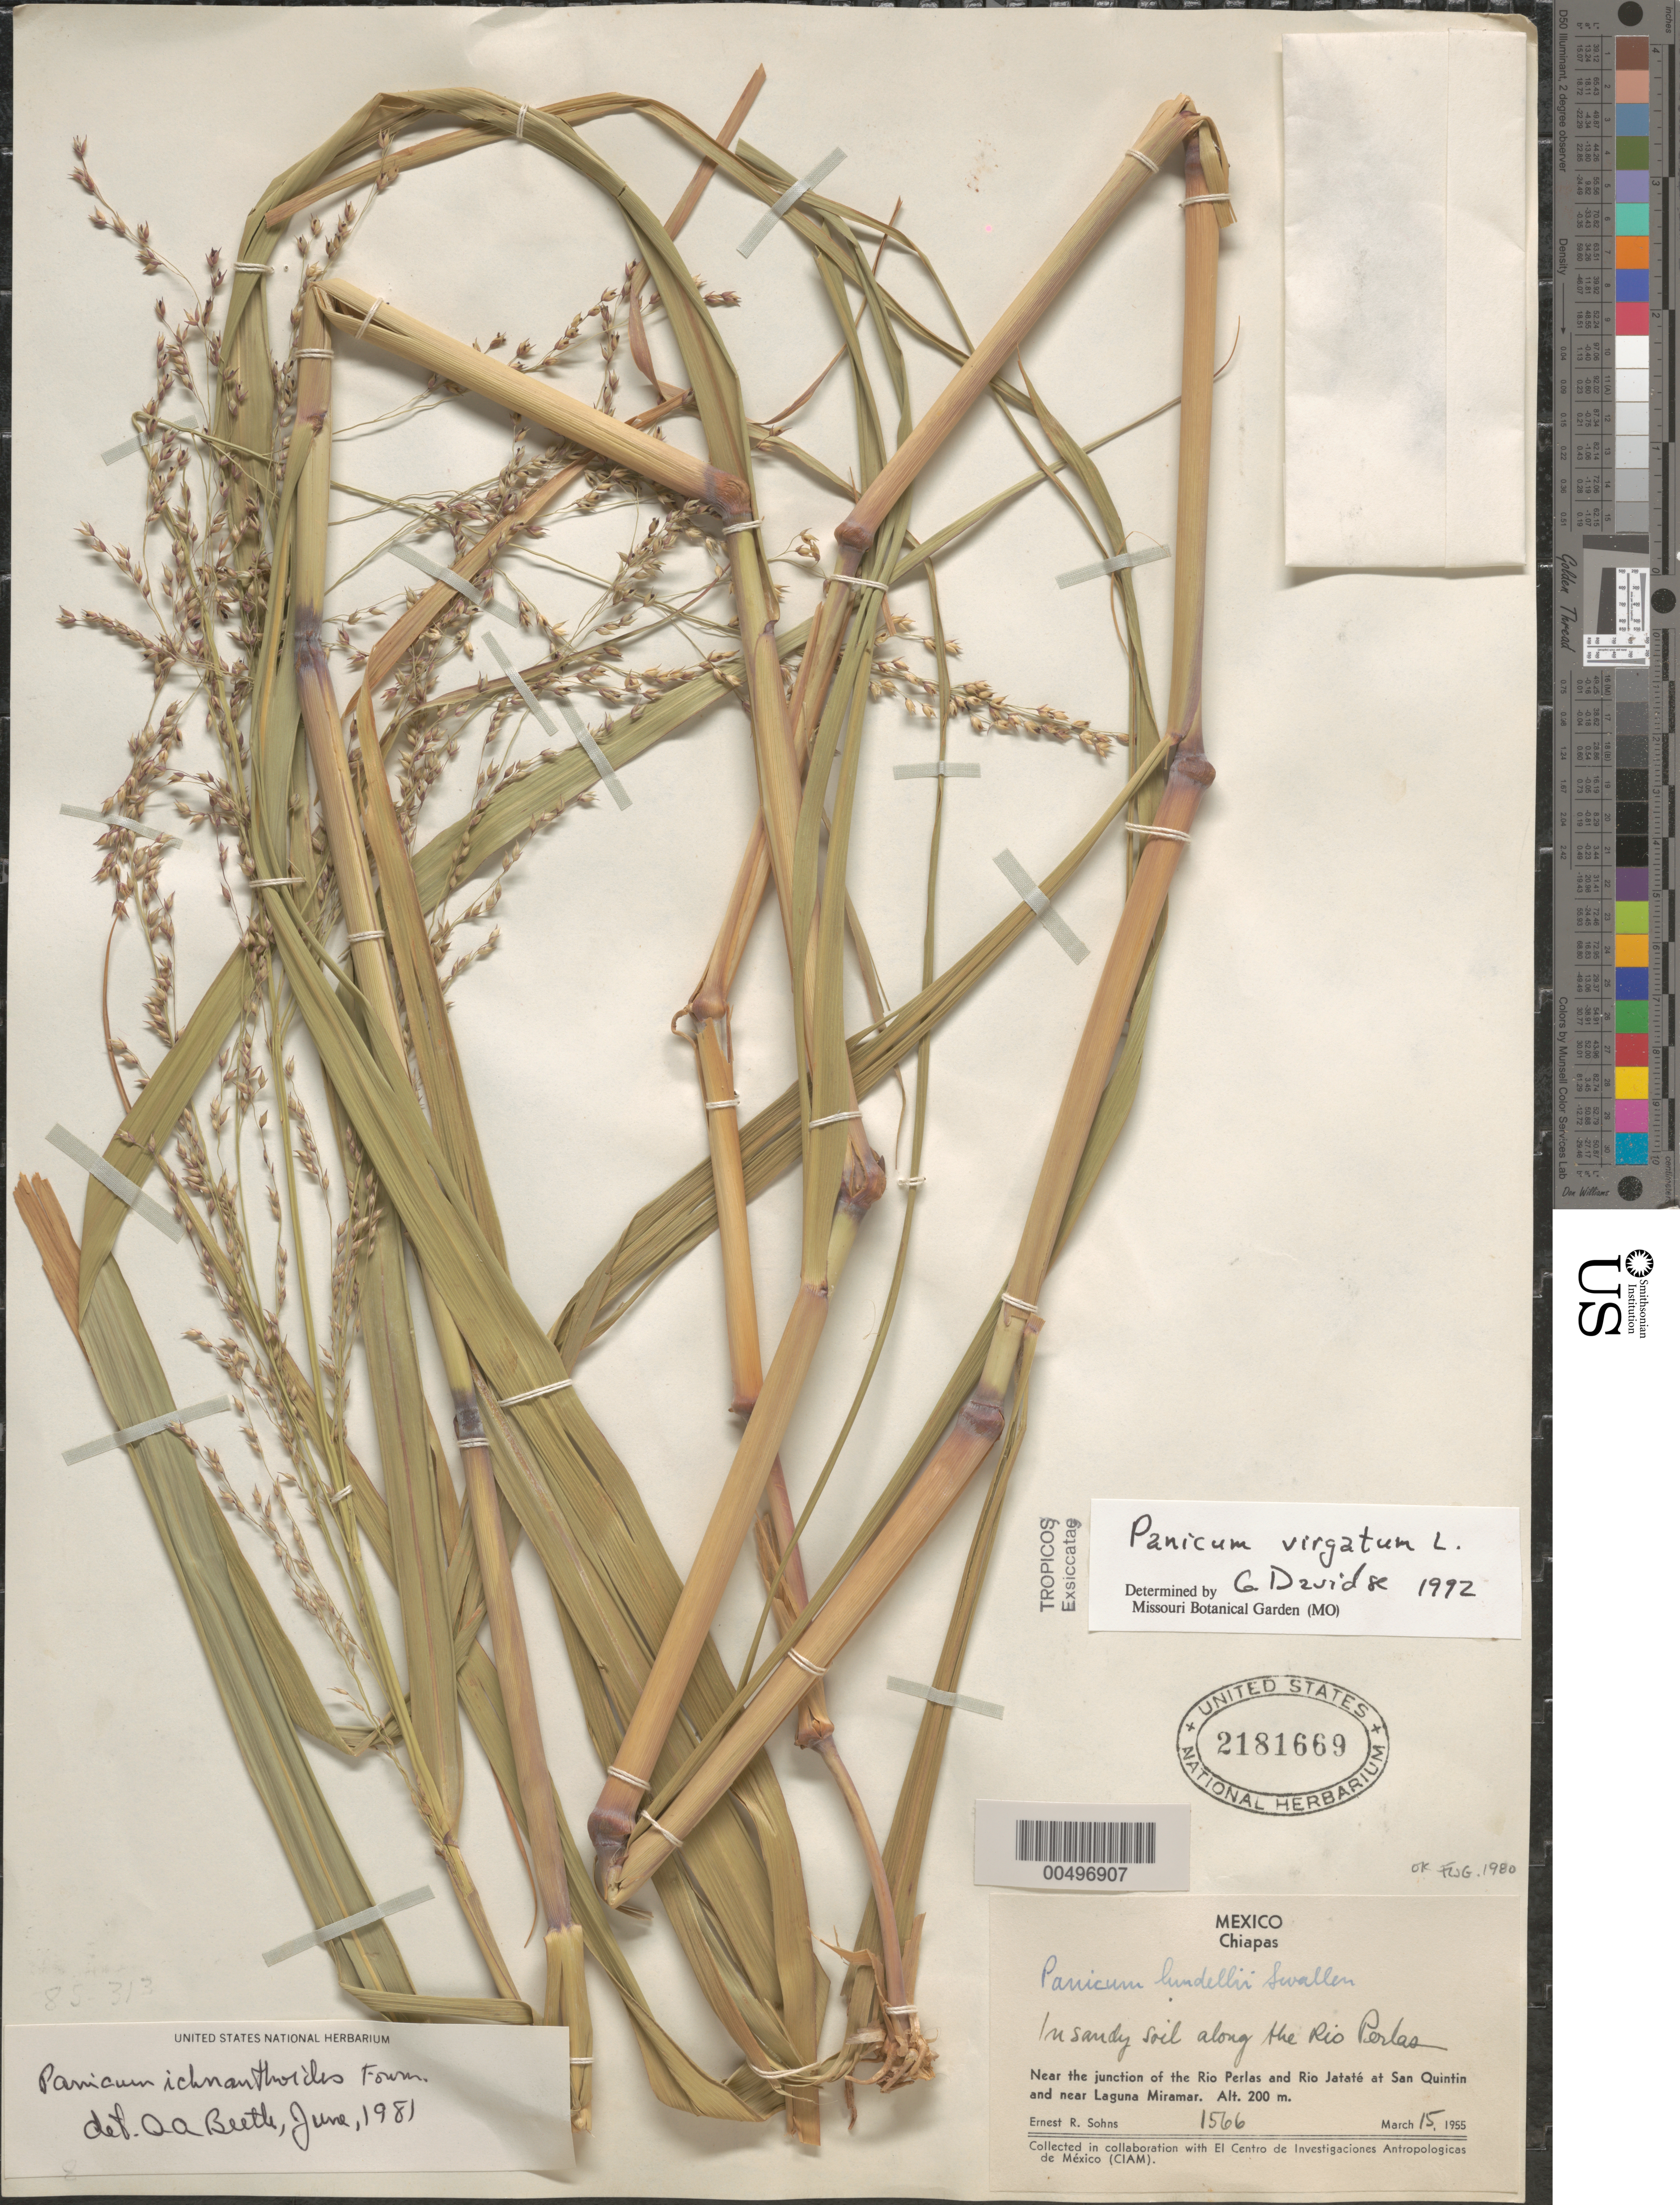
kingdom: Plantae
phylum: Tracheophyta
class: Liliopsida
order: Poales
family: Poaceae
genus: Panicum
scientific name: Panicum virgatum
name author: L.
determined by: Davidse, Gerrit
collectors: E. R. Sohns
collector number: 1566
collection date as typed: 15 Mar 1955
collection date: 1955-03-15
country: Mexico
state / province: Chiapas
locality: Along the Rio Perlas, near the jct of the Rio Perlas & Rio Jatat‚ at San Quintin & near Laguna Miramar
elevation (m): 200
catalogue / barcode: US 2181669